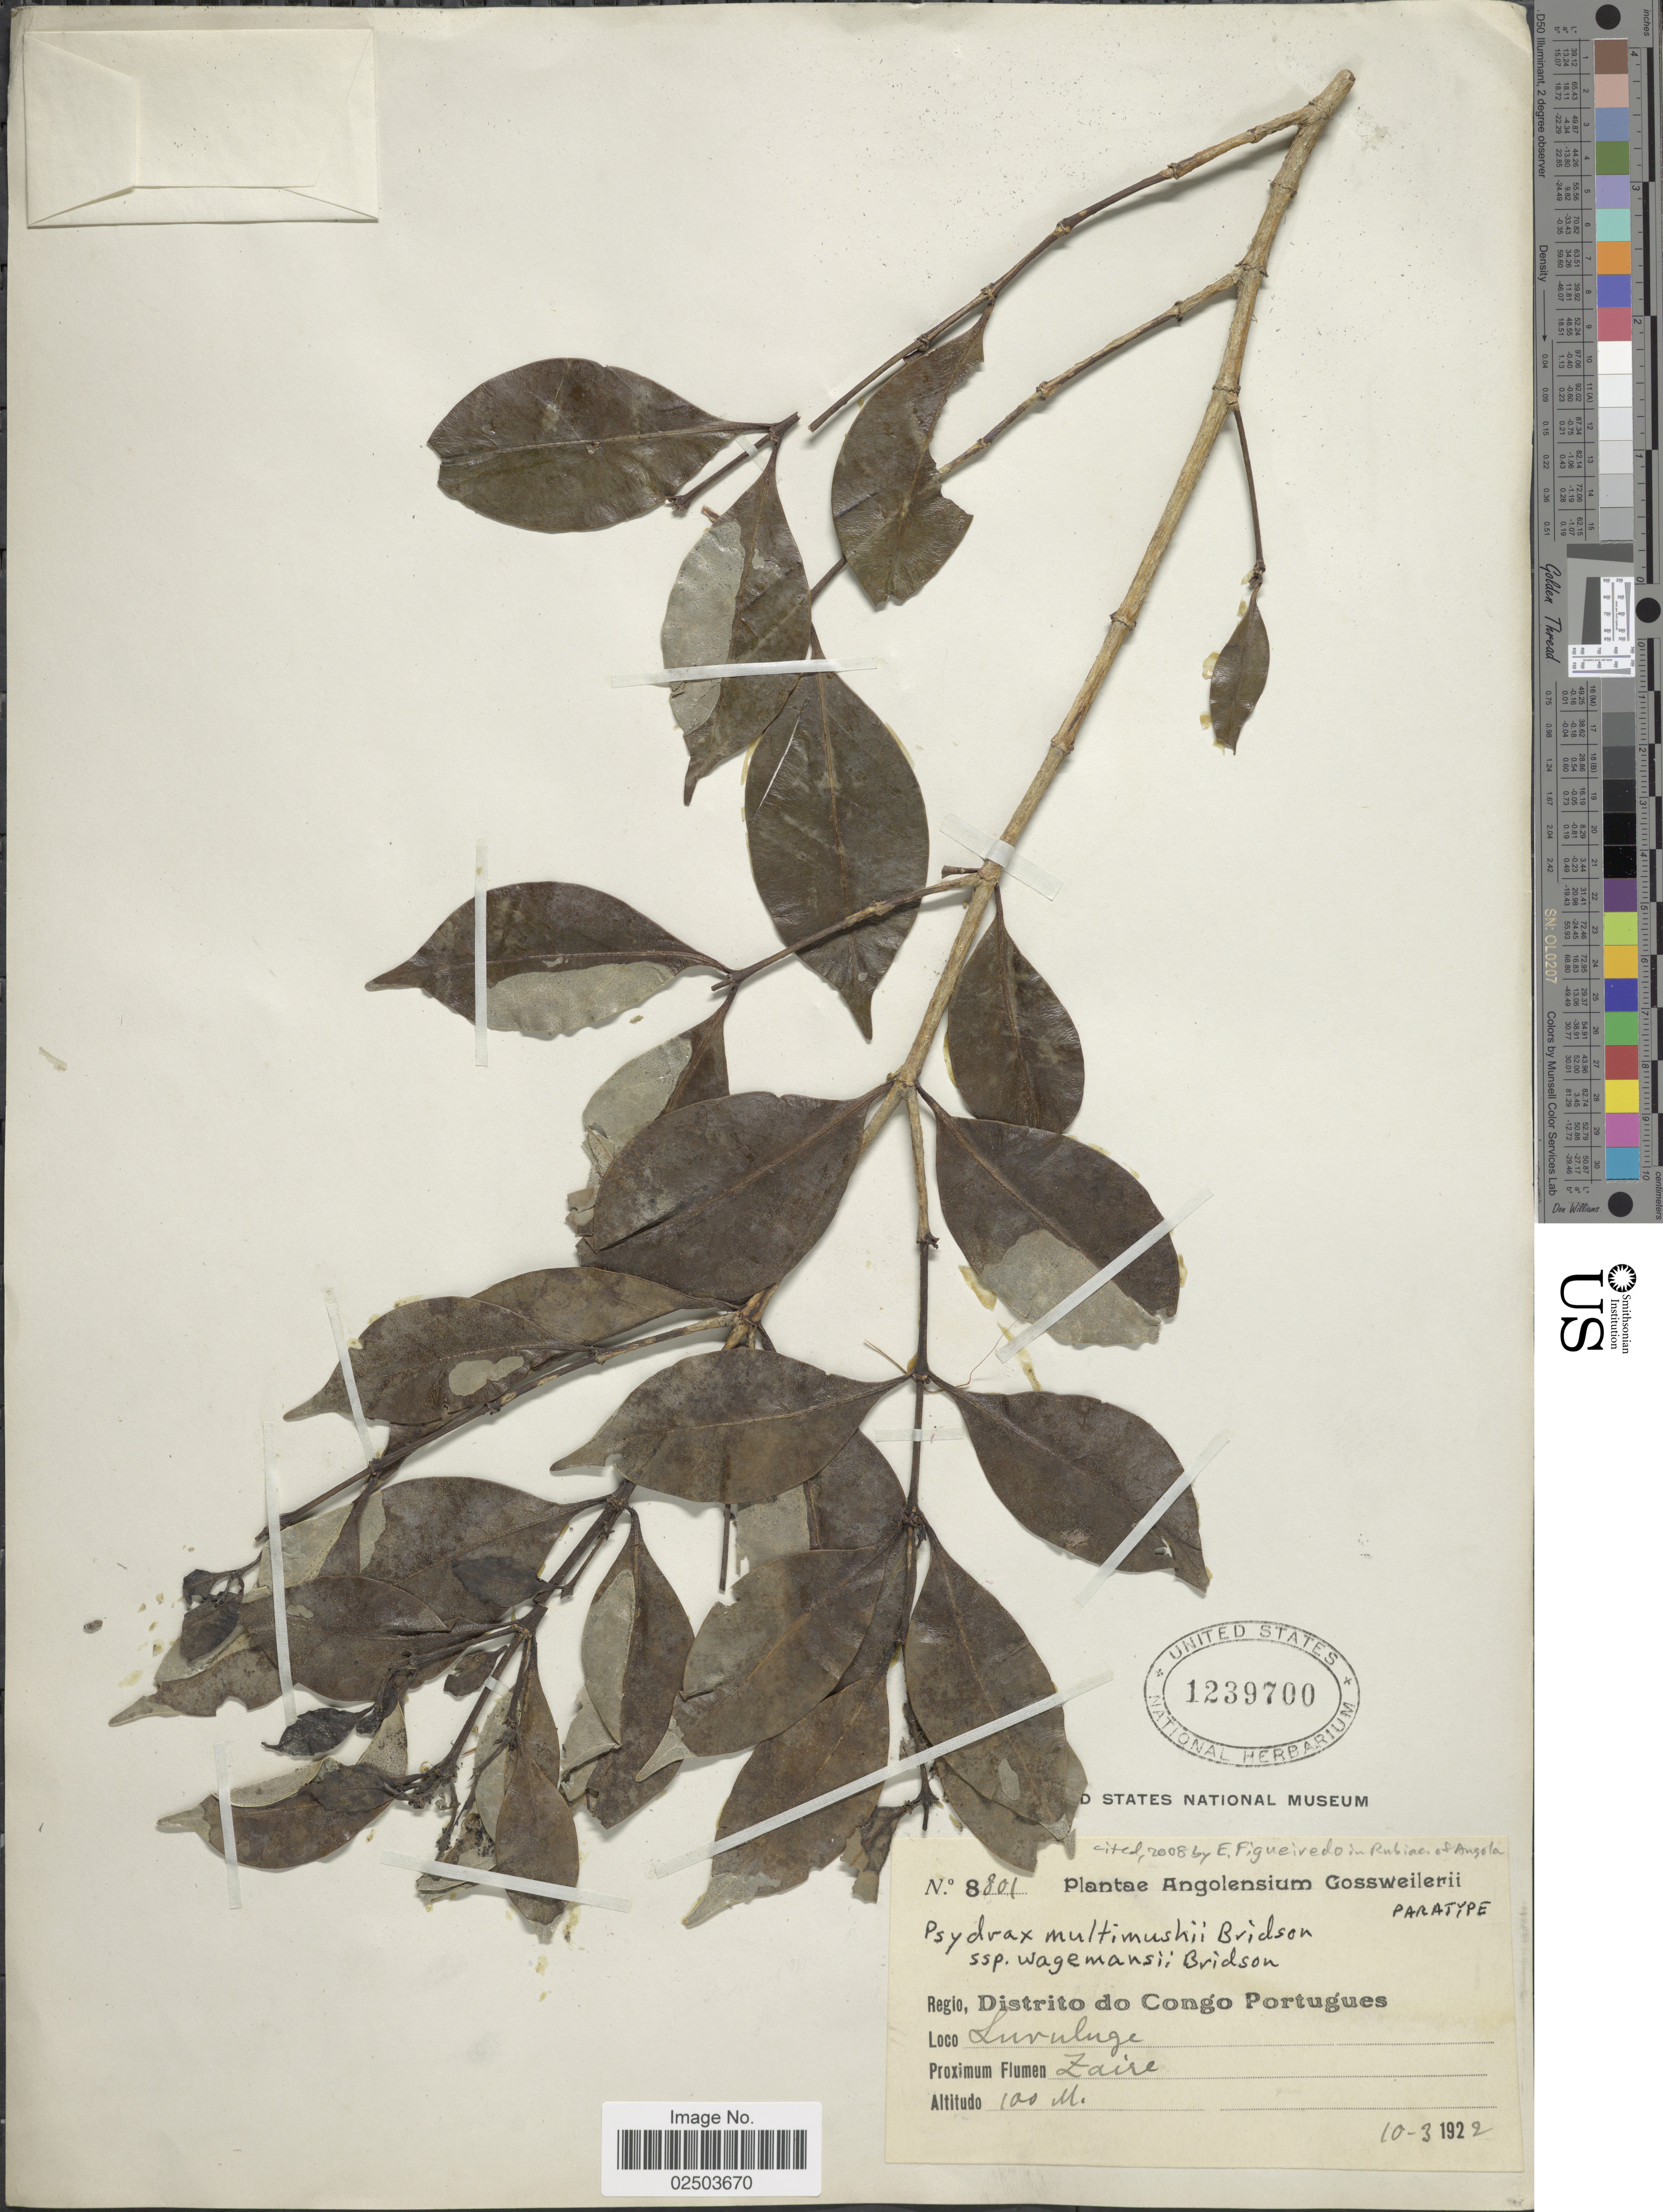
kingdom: Plantae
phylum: Tracheophyta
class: Magnoliopsida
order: Gentianales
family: Rubiaceae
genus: Psydrax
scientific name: Psydrax mutimushii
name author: Bridson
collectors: -. Gossweiler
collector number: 8801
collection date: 1922-03-10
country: Angola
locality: Angolensium. Regio, Distrito do Congo Portugues, Luvuluge.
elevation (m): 100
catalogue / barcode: US 1239700